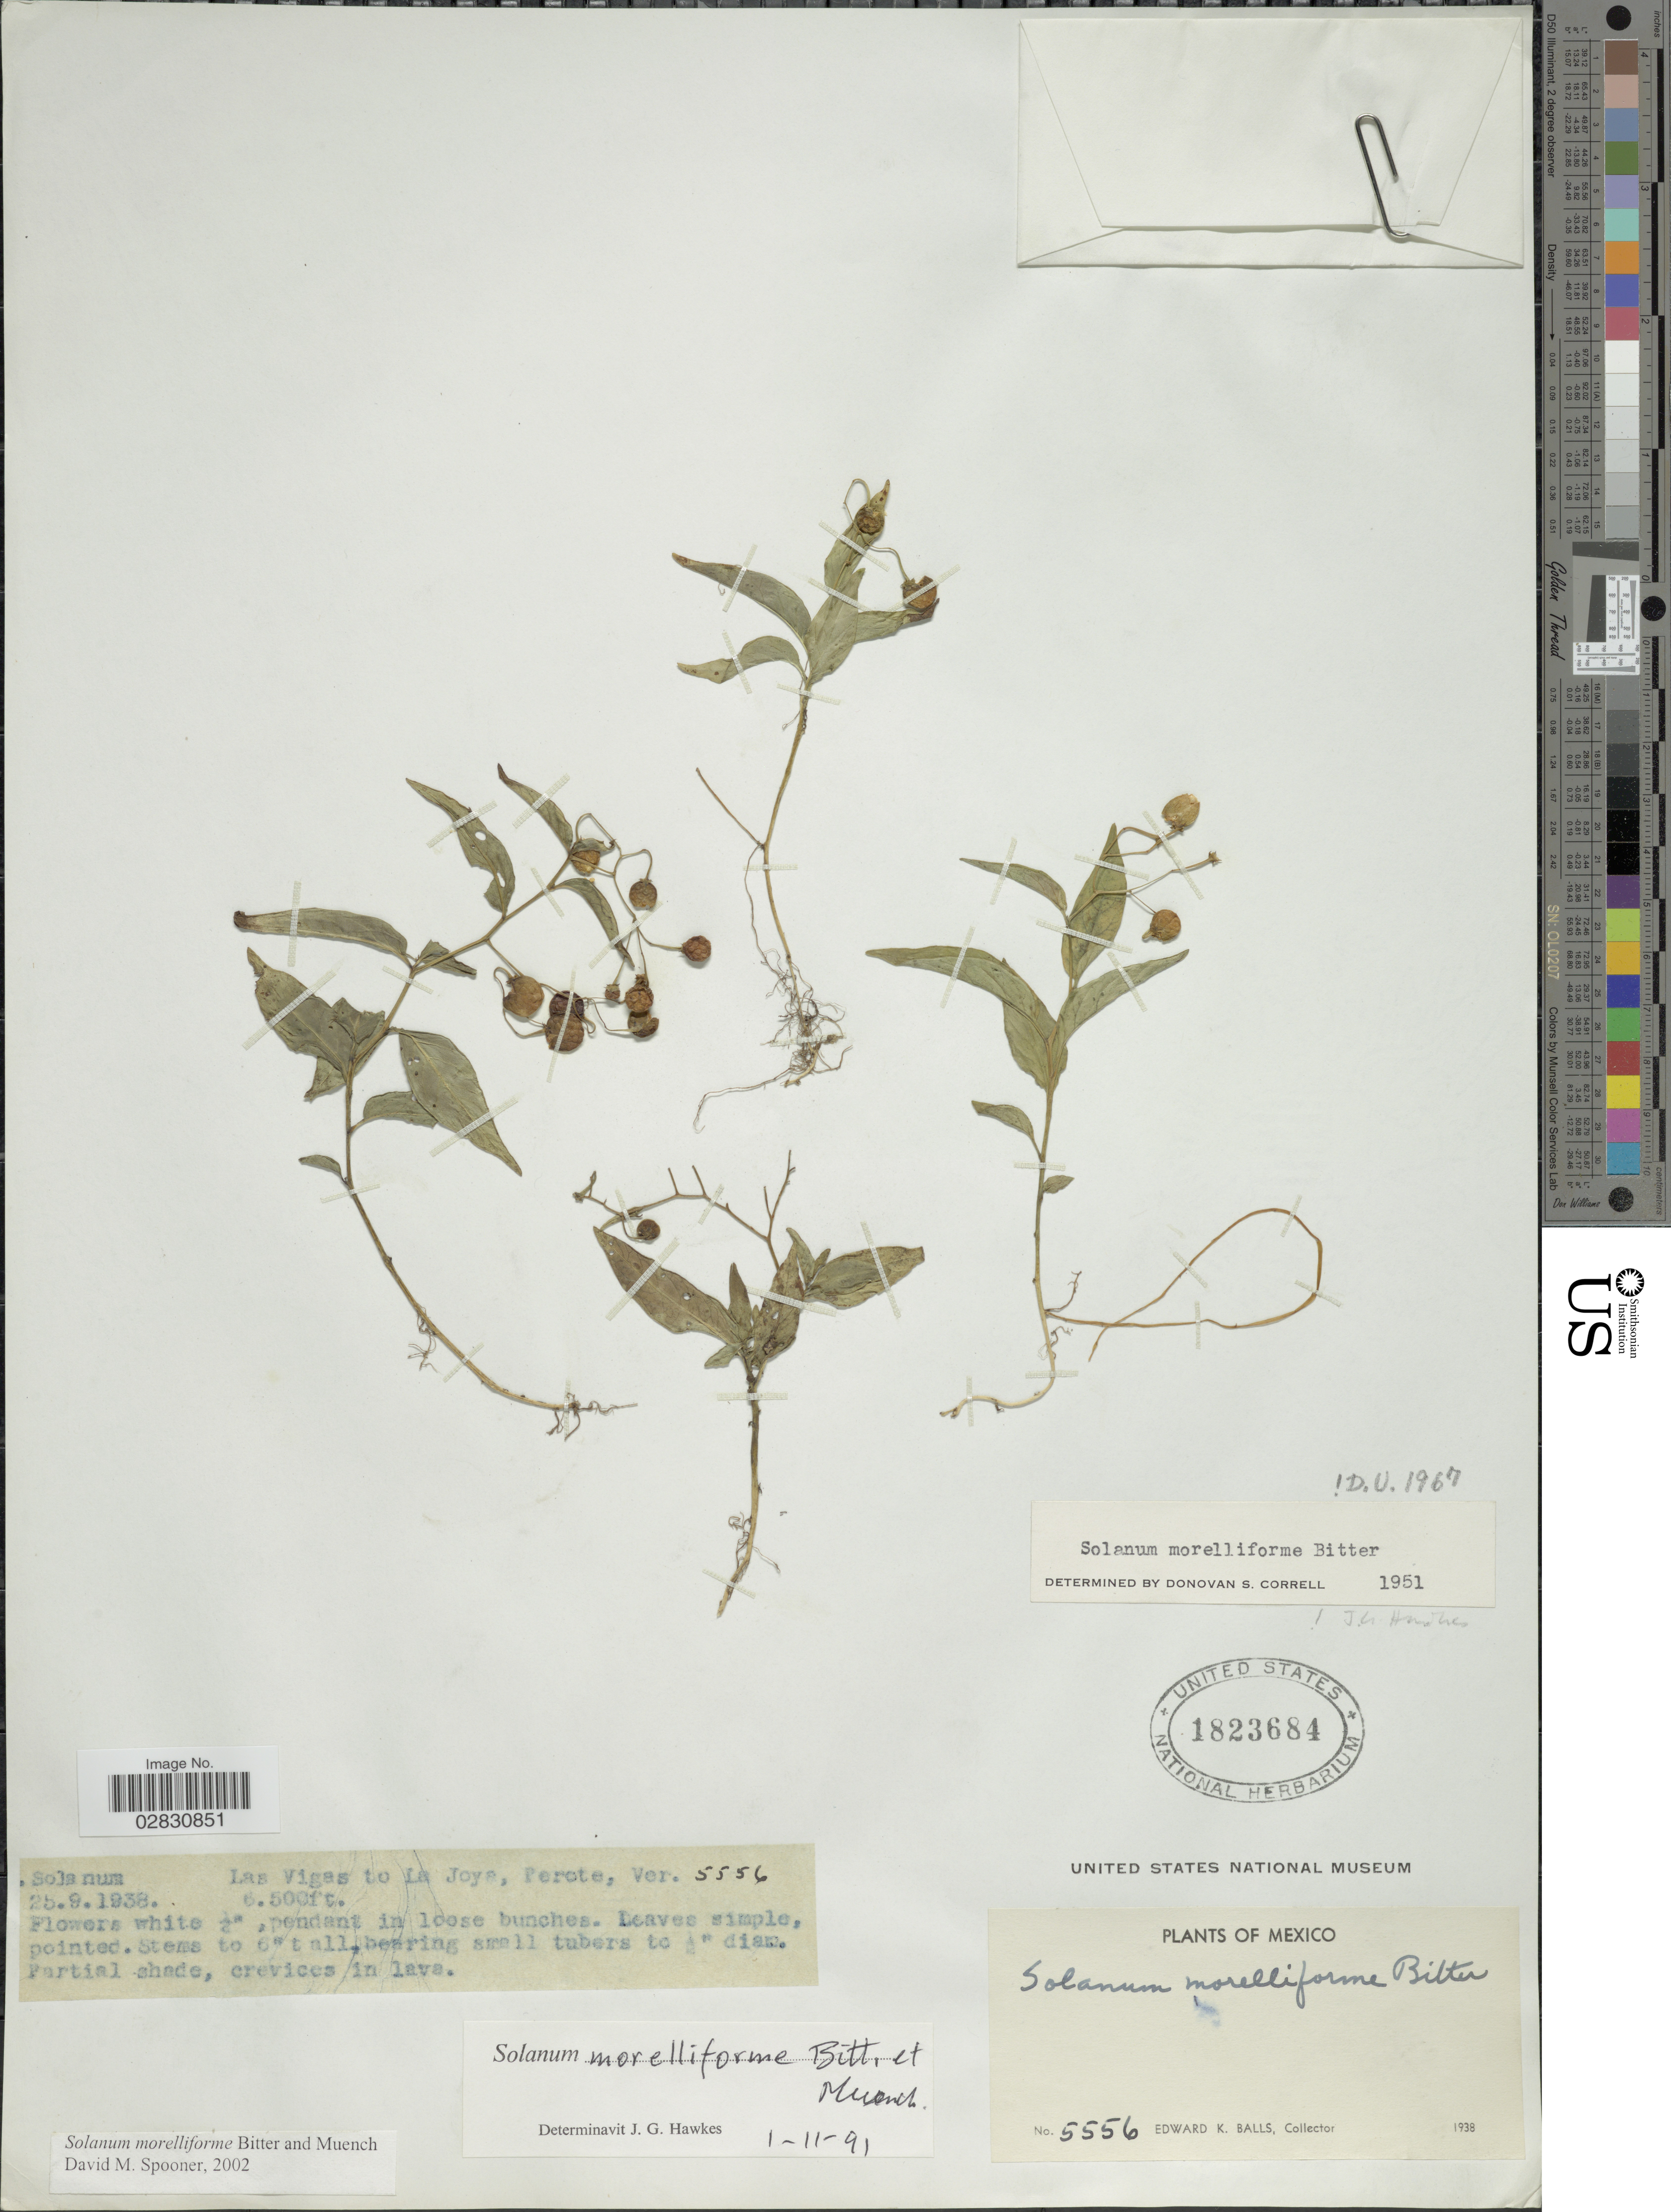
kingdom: Plantae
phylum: Tracheophyta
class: Magnoliopsida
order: Solanales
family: Solanaceae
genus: Solanum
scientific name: Solanum morelliforme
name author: Bitter & Munch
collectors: E. K. Balls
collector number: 5556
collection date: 1938-09-25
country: Mexico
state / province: Veracruz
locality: Las Vigas to La Joya, Perote, Ver.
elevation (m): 1981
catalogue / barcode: US 1823684